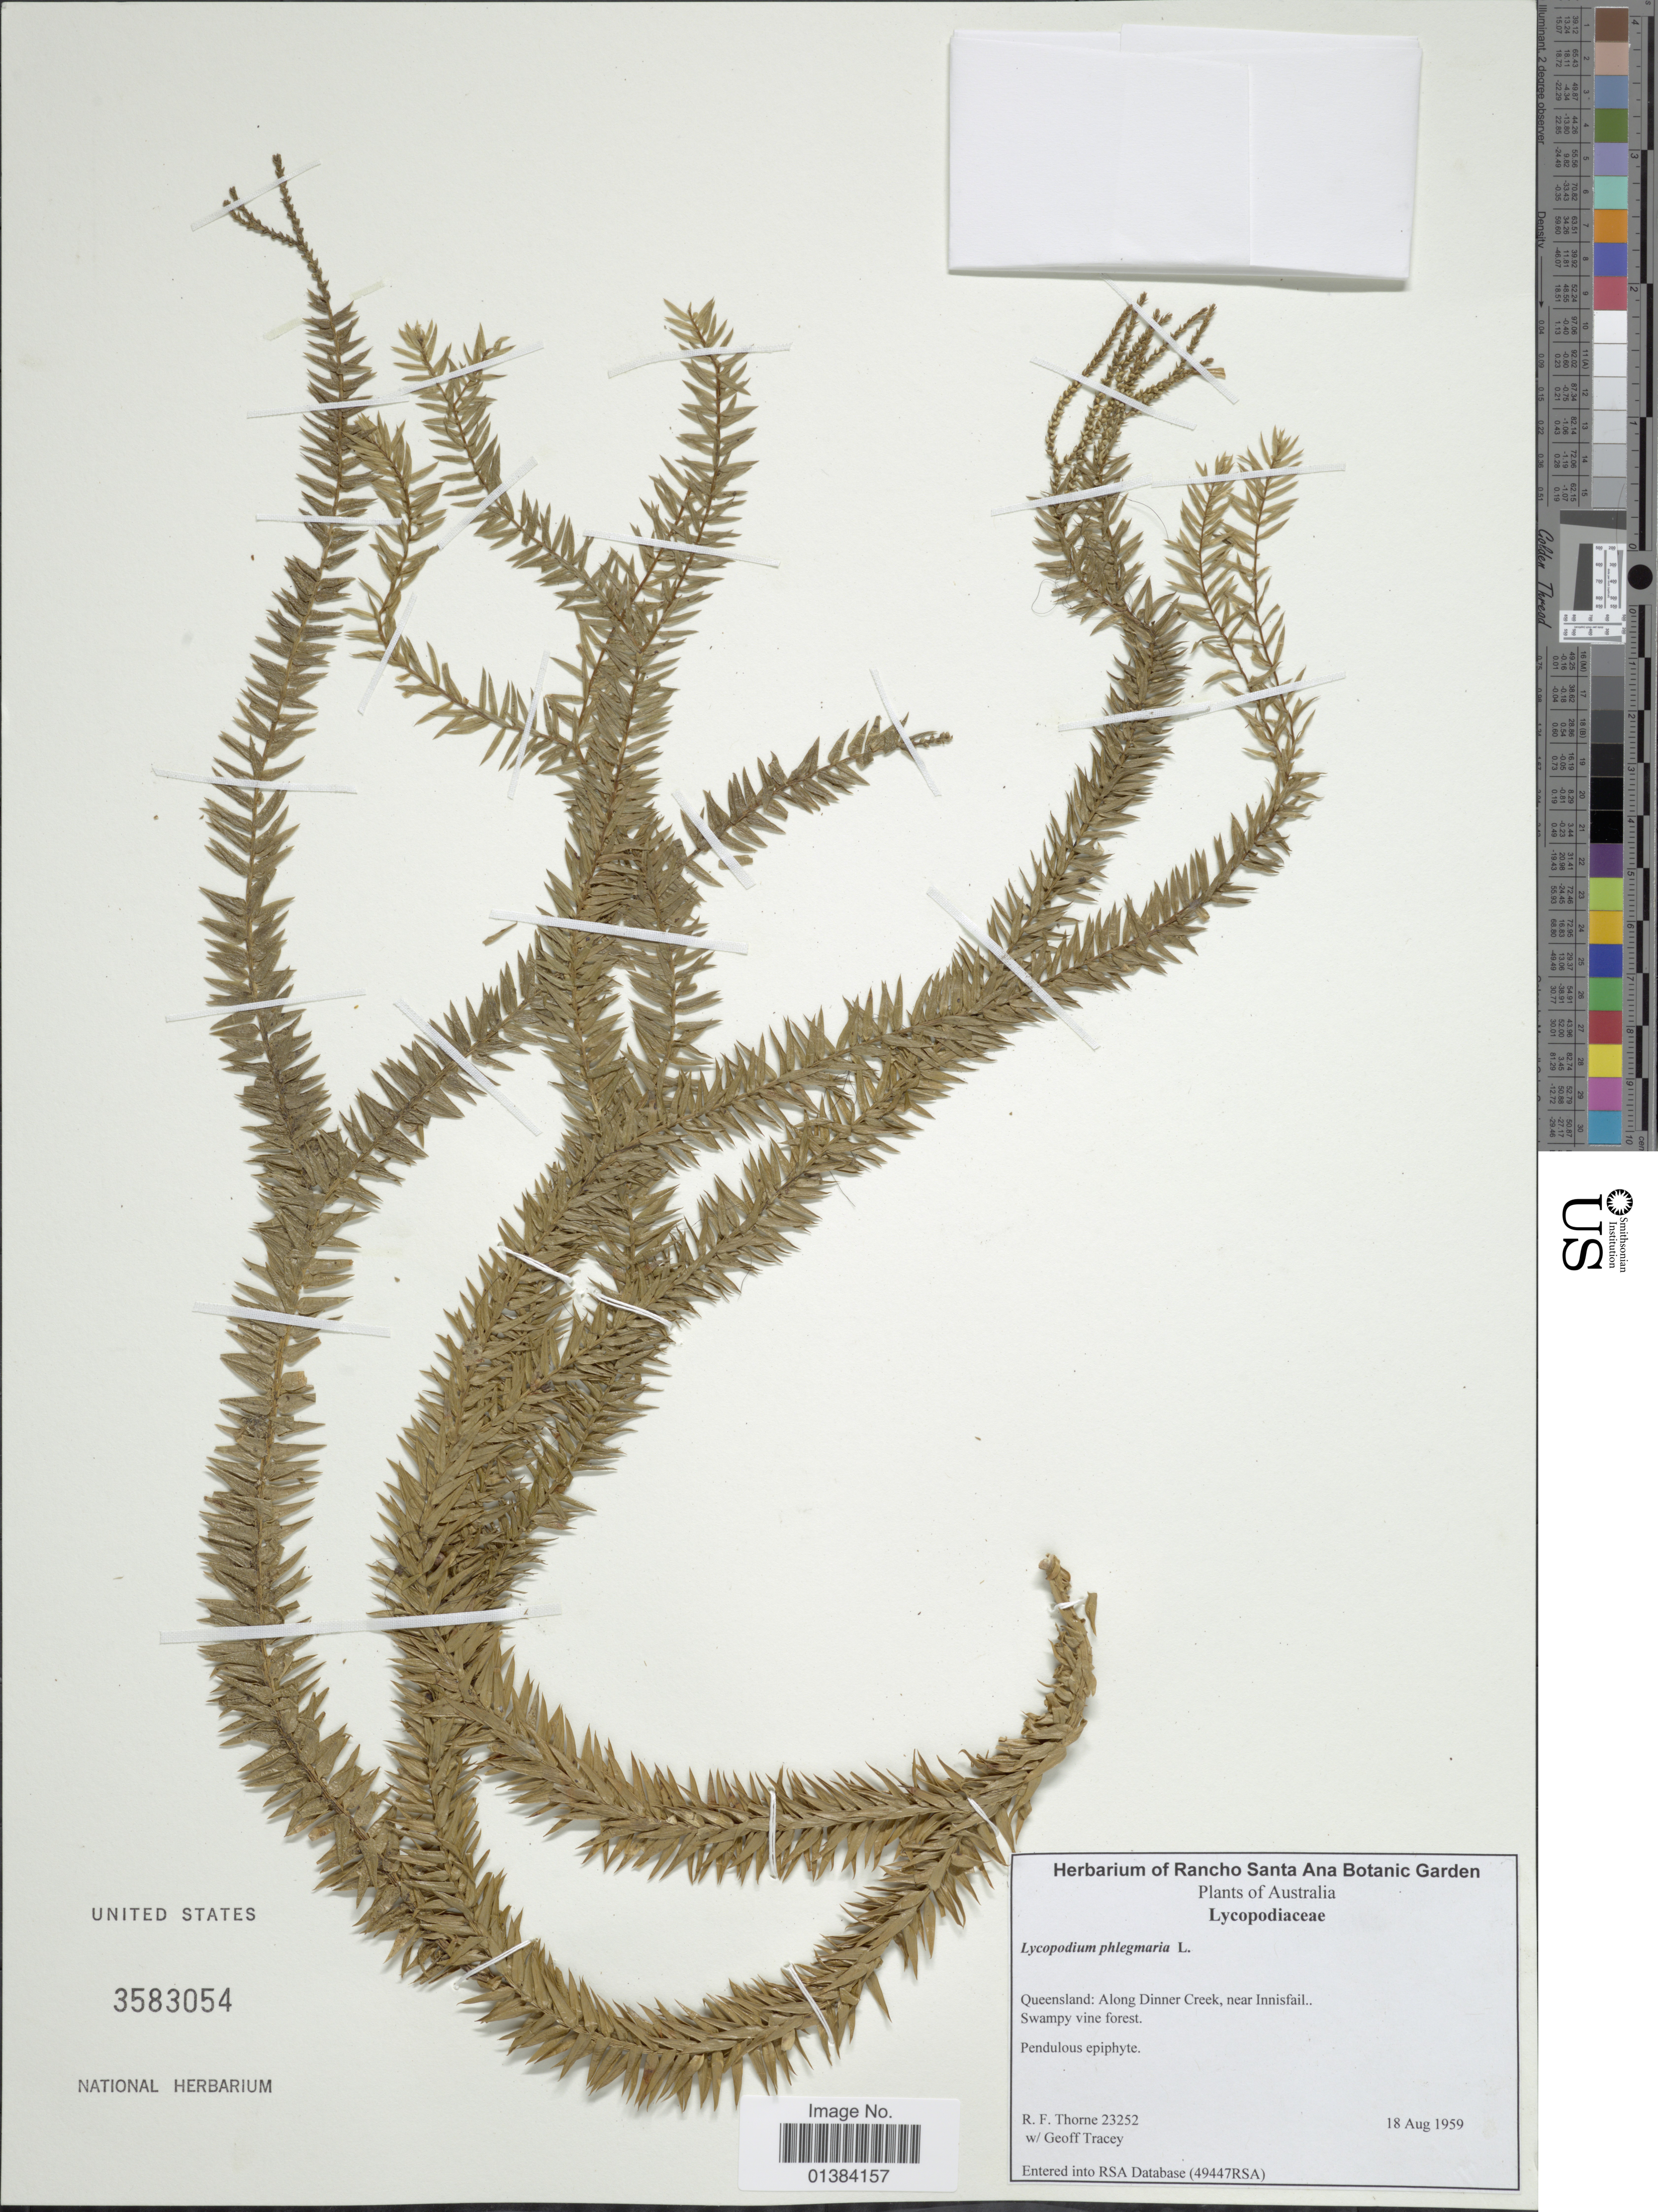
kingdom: Plantae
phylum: Tracheophyta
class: Lycopodiopsida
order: Lycopodiales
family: Lycopodiaceae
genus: Phlegmariurus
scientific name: Phlegmariurus mirabilis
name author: (Willd.) A. R. Field & Testo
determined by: Field, A. R.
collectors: R. F. Thorne & G. Tracey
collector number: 23252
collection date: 1959-08-18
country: Australia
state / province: Queensland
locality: Along Dinner Creek, near Innisfail.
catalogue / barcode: US 3583054